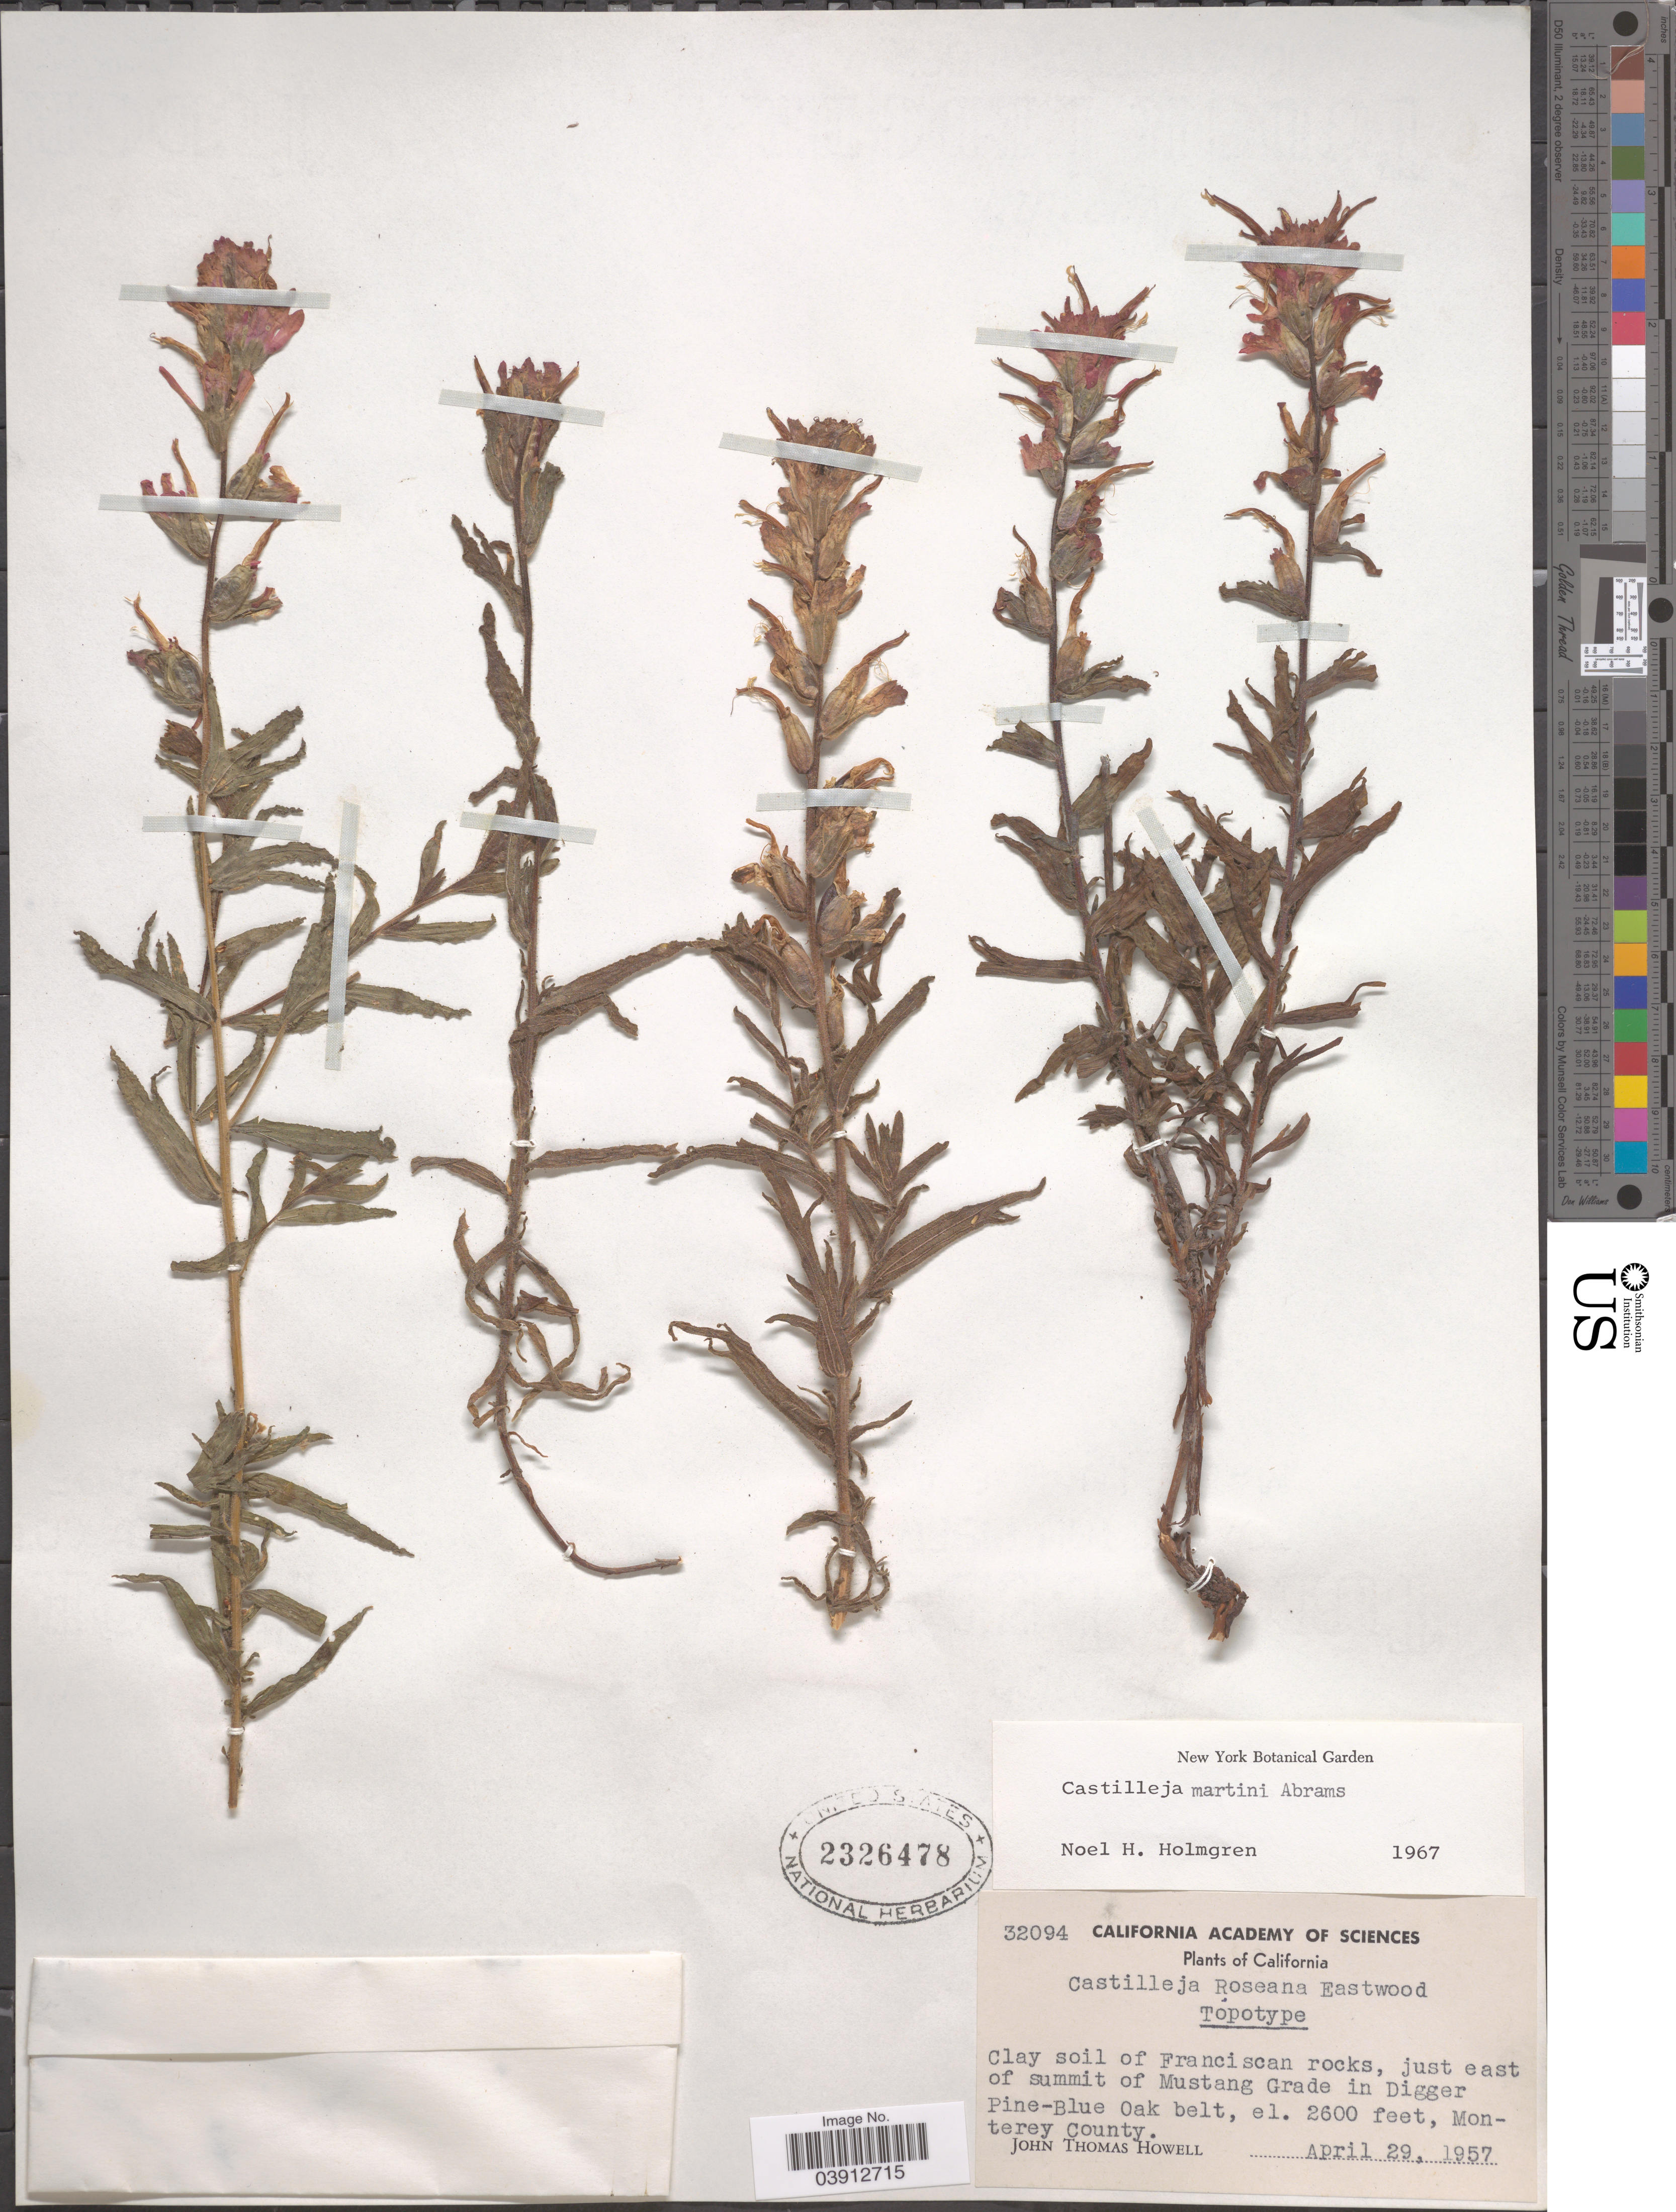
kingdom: Plantae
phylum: Tracheophyta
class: Magnoliopsida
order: Lamiales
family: Orobanchaceae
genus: Castilleja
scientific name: Castilleja martinii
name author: Abrams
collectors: J. T. Howell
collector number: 32094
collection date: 1957-04-29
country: United States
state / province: California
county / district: Monterey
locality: Clay soil of Franciscan rocks, just east of summit of Mustang Grade in Digger Pine-Blue Oak belt. Monterey County.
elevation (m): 792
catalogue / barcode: US 2326478